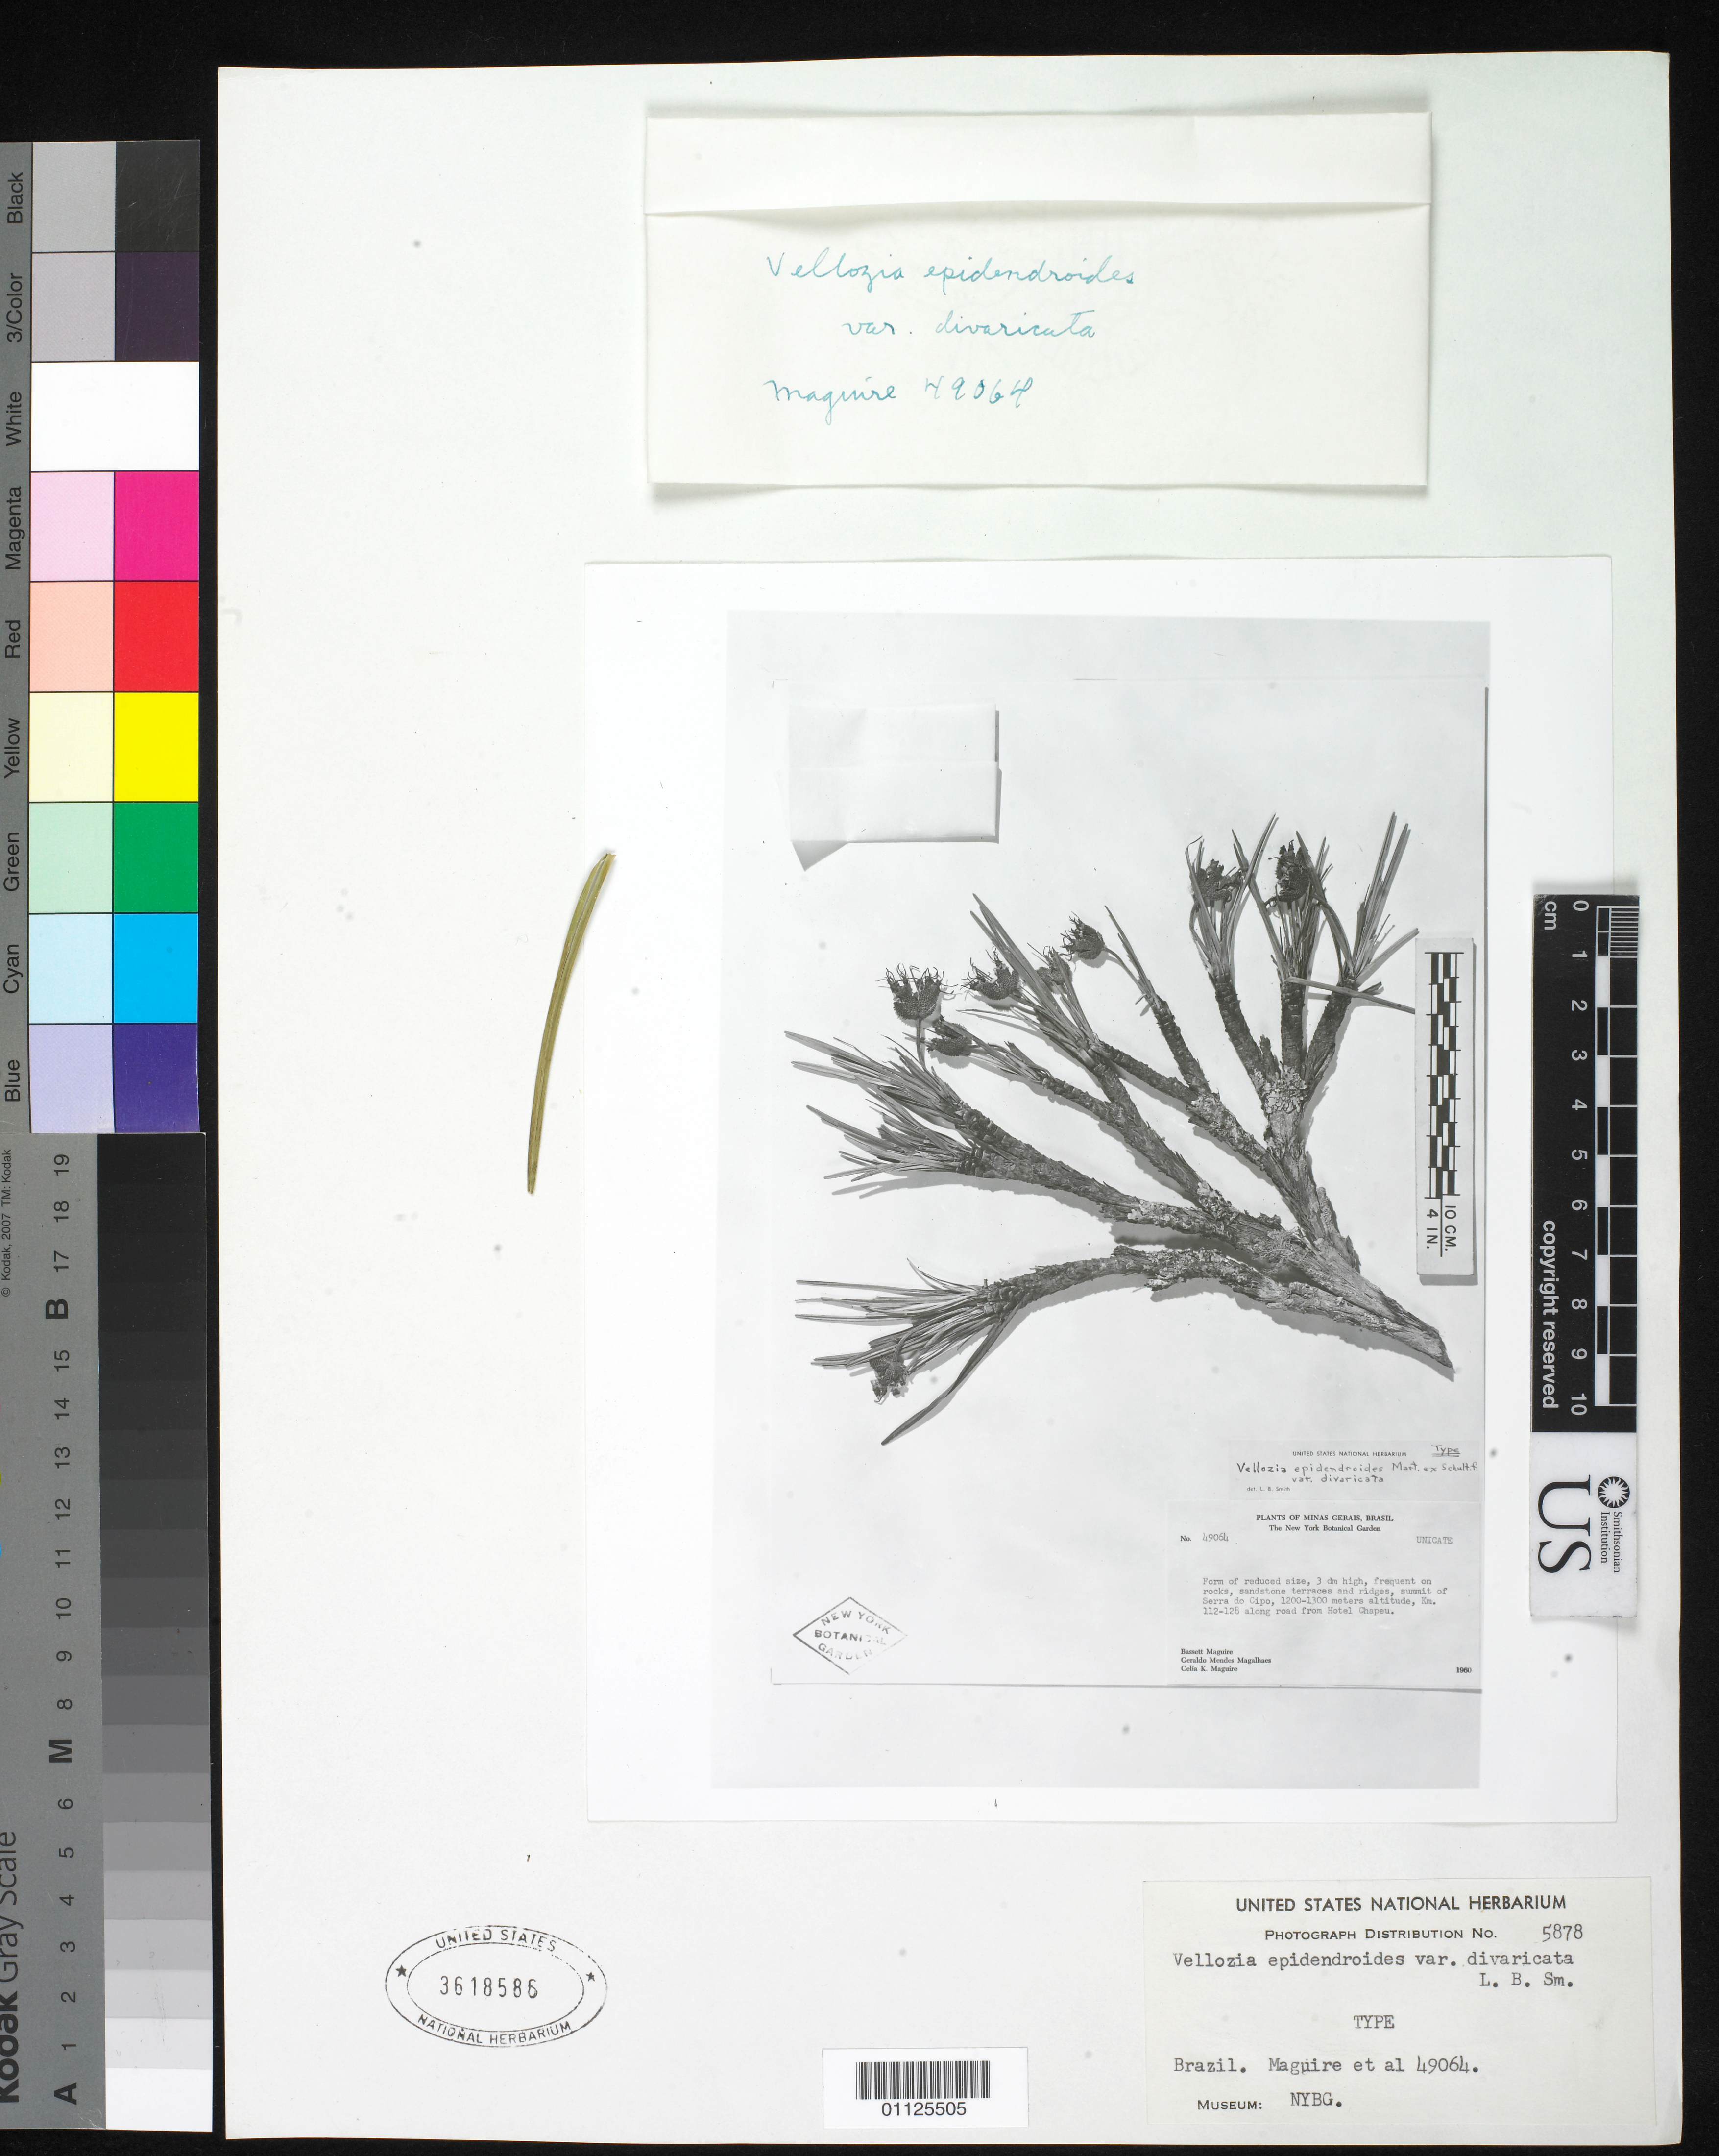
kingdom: Plantae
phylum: Tracheophyta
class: Liliopsida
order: Pandanales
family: Velloziaceae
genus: Vellozia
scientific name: Vellozia epidendroides var. divaricata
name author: L.B. Sm.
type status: Isotype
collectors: B. Maguire, G. Mendes Magalhaes & C. K. Maguire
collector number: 49064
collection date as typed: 1960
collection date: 1960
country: Brazil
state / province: Minas Gerais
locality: Road from hotel chapeu do sol, kms 112-128, summit of serra do cipo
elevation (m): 1200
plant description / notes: Photograph and fragmentary material of (holo) type specimen ex herb. NY.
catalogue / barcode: US 3618586